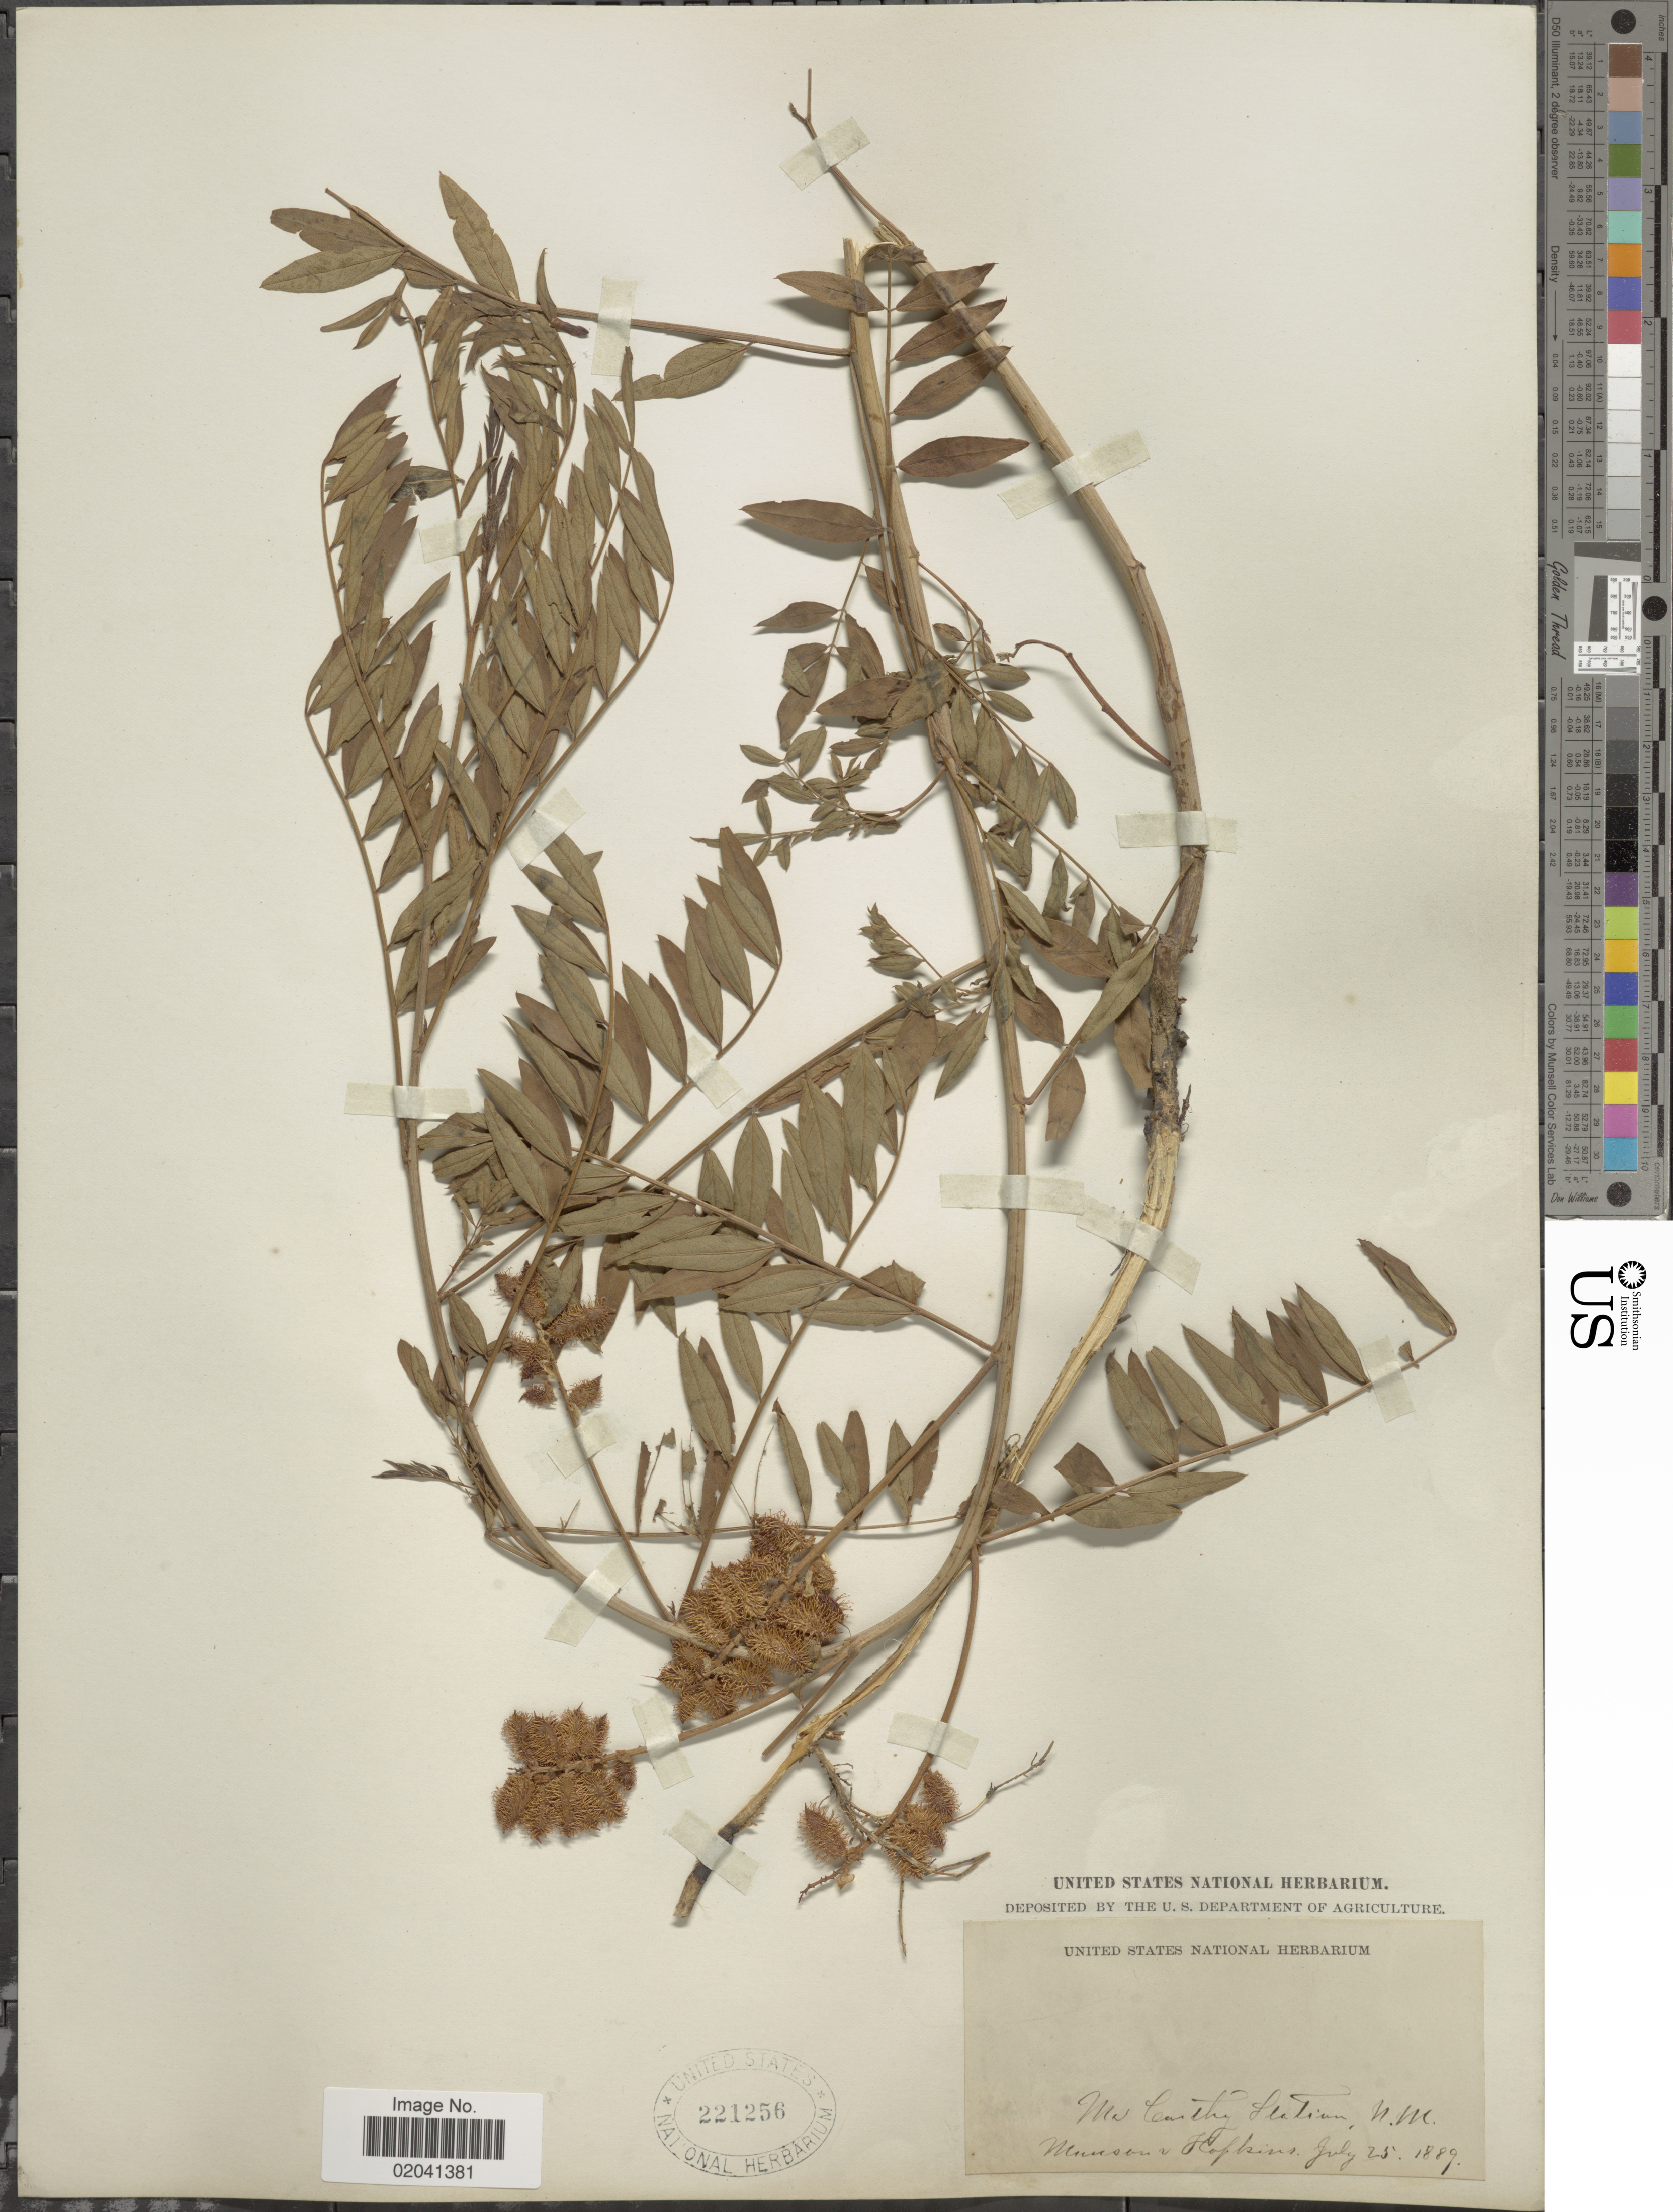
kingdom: Plantae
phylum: Tracheophyta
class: Magnoliopsida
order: Fabales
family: Fabaceae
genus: Glycyrrhiza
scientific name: Glycyrrhiza lepidota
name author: Pursh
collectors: -. Munson & -- Hopkins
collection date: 1889-07-25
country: United States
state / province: New Mexico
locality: McCarthy Station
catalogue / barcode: US 221256